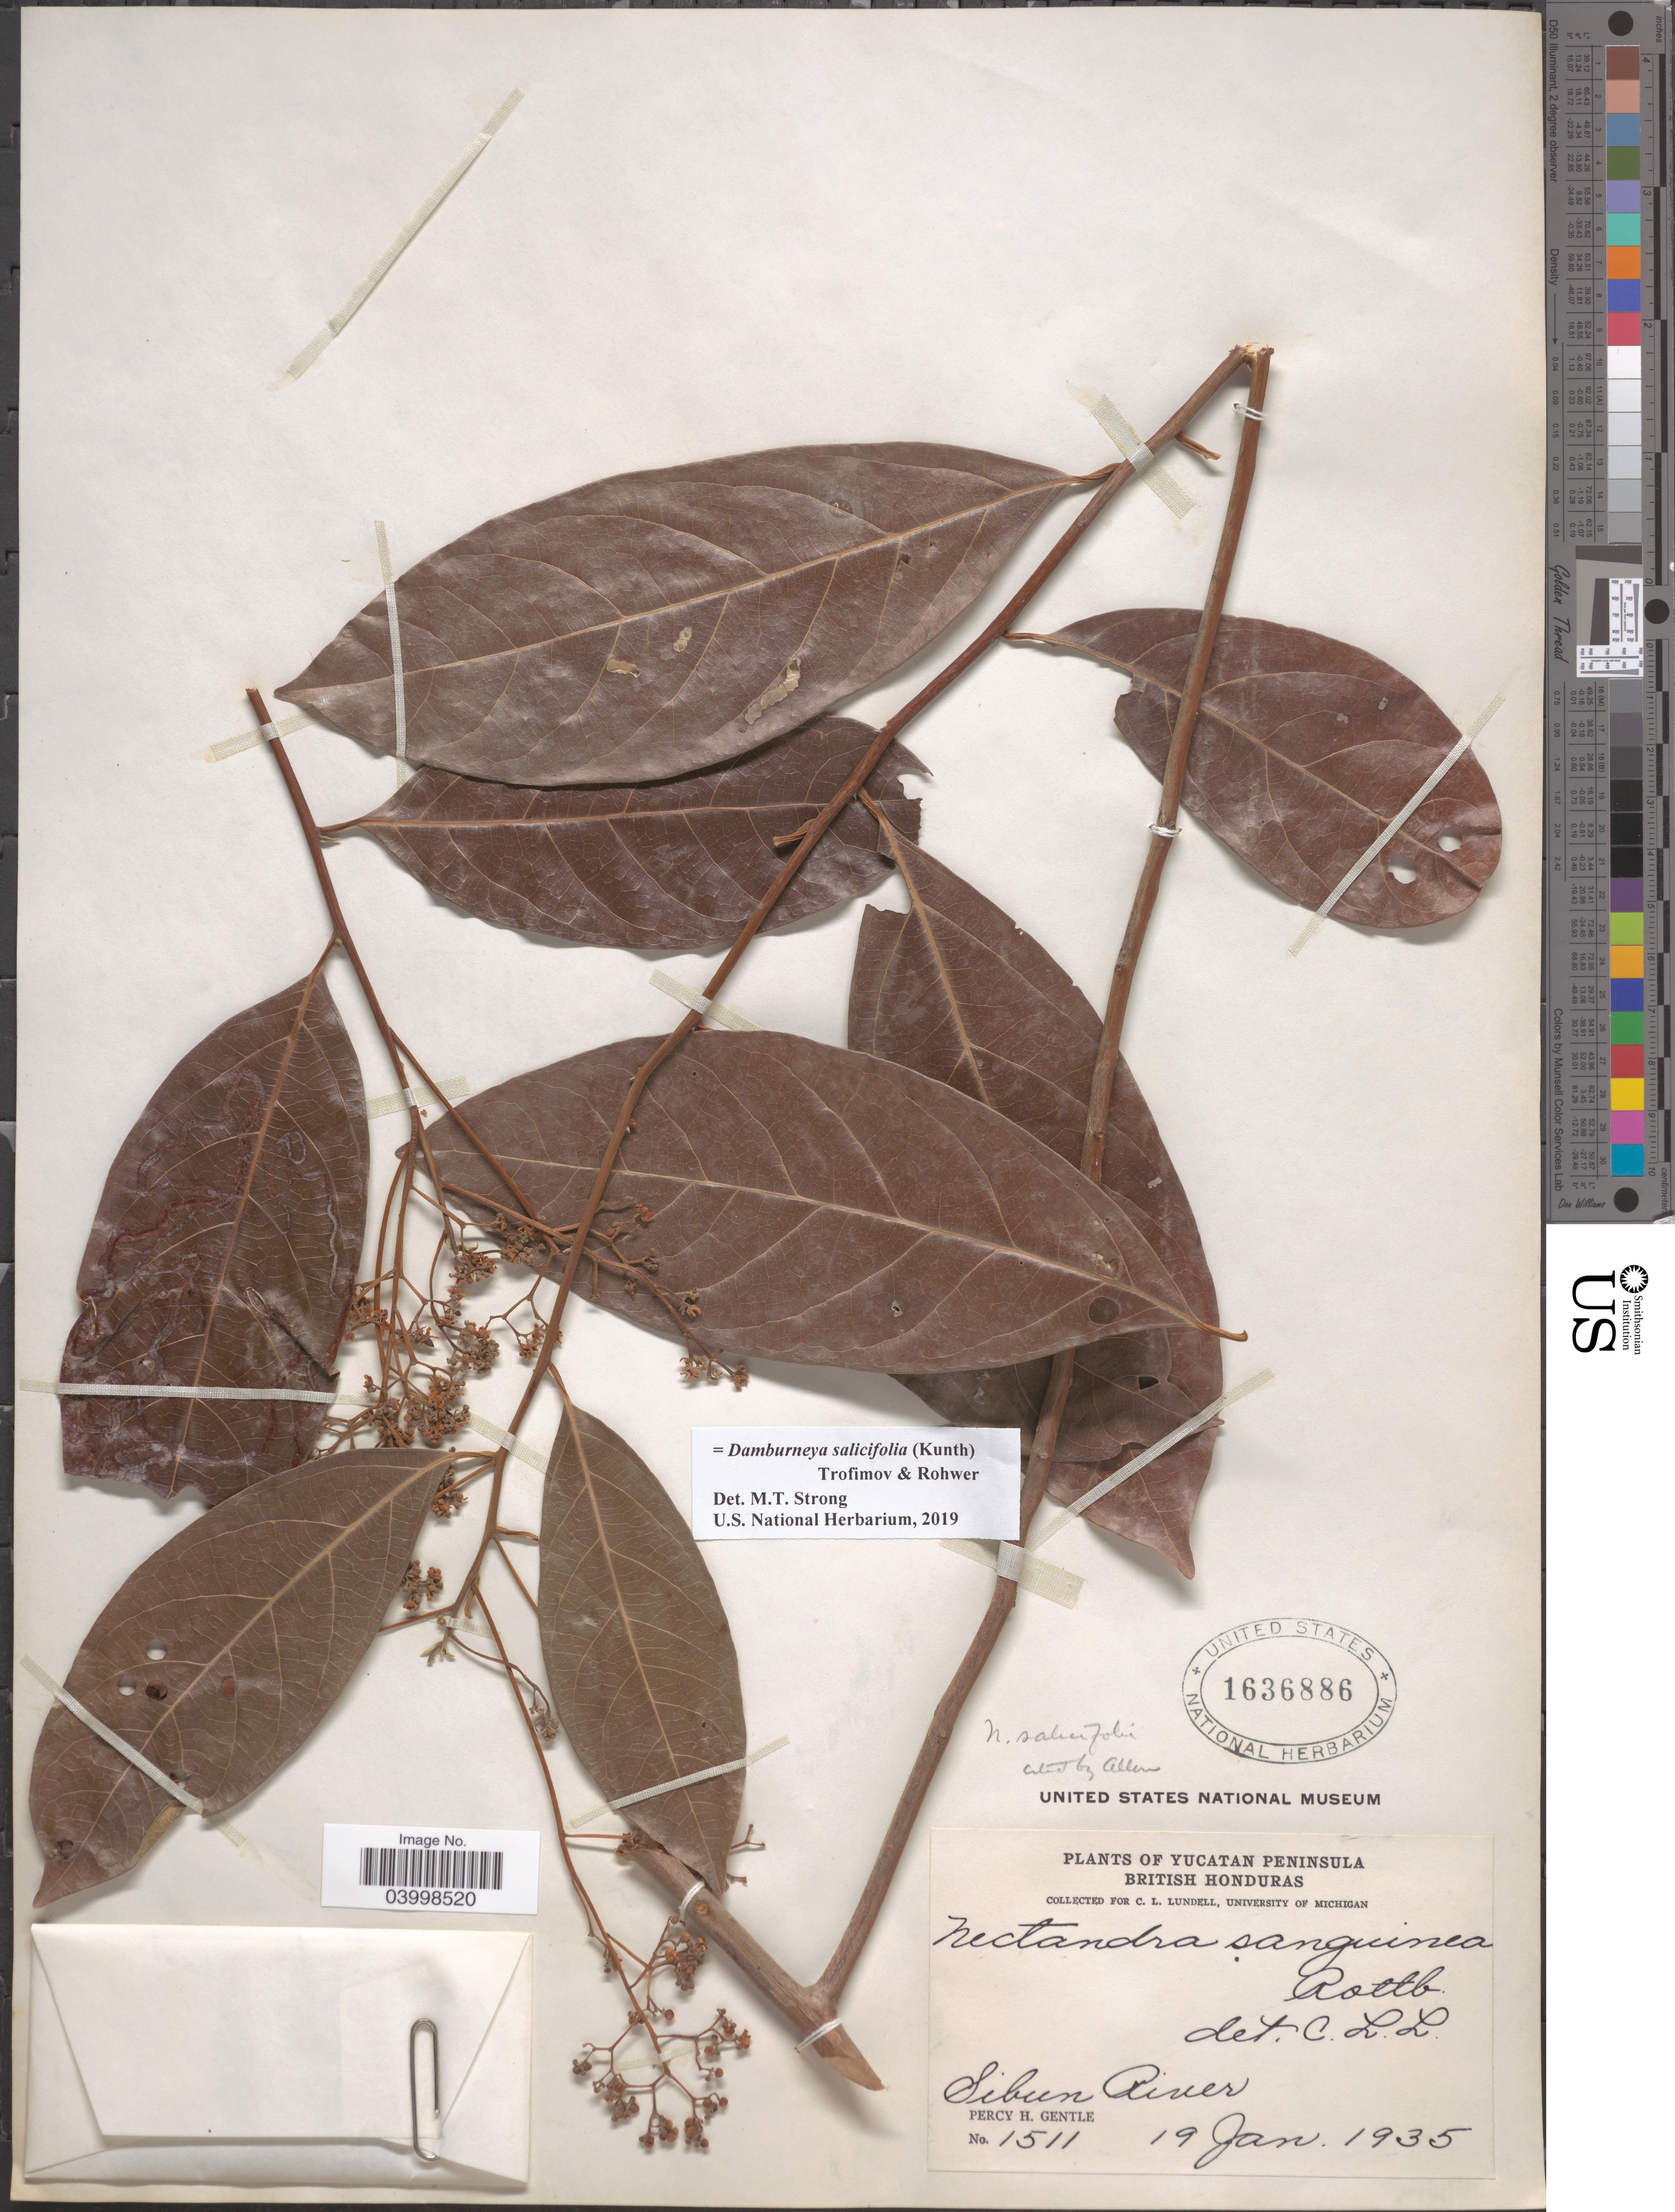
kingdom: Plantae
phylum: Tracheophyta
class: Magnoliopsida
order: Laurales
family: Lauraceae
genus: Damburneya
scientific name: Damburneya salicifolia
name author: (Kunth) Trofimov & Rohwer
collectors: P. H. Gentle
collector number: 1511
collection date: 1935-01-19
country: Belize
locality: Yucatan Peninsula. British Honduras. Sibun River.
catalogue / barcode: US 1636886